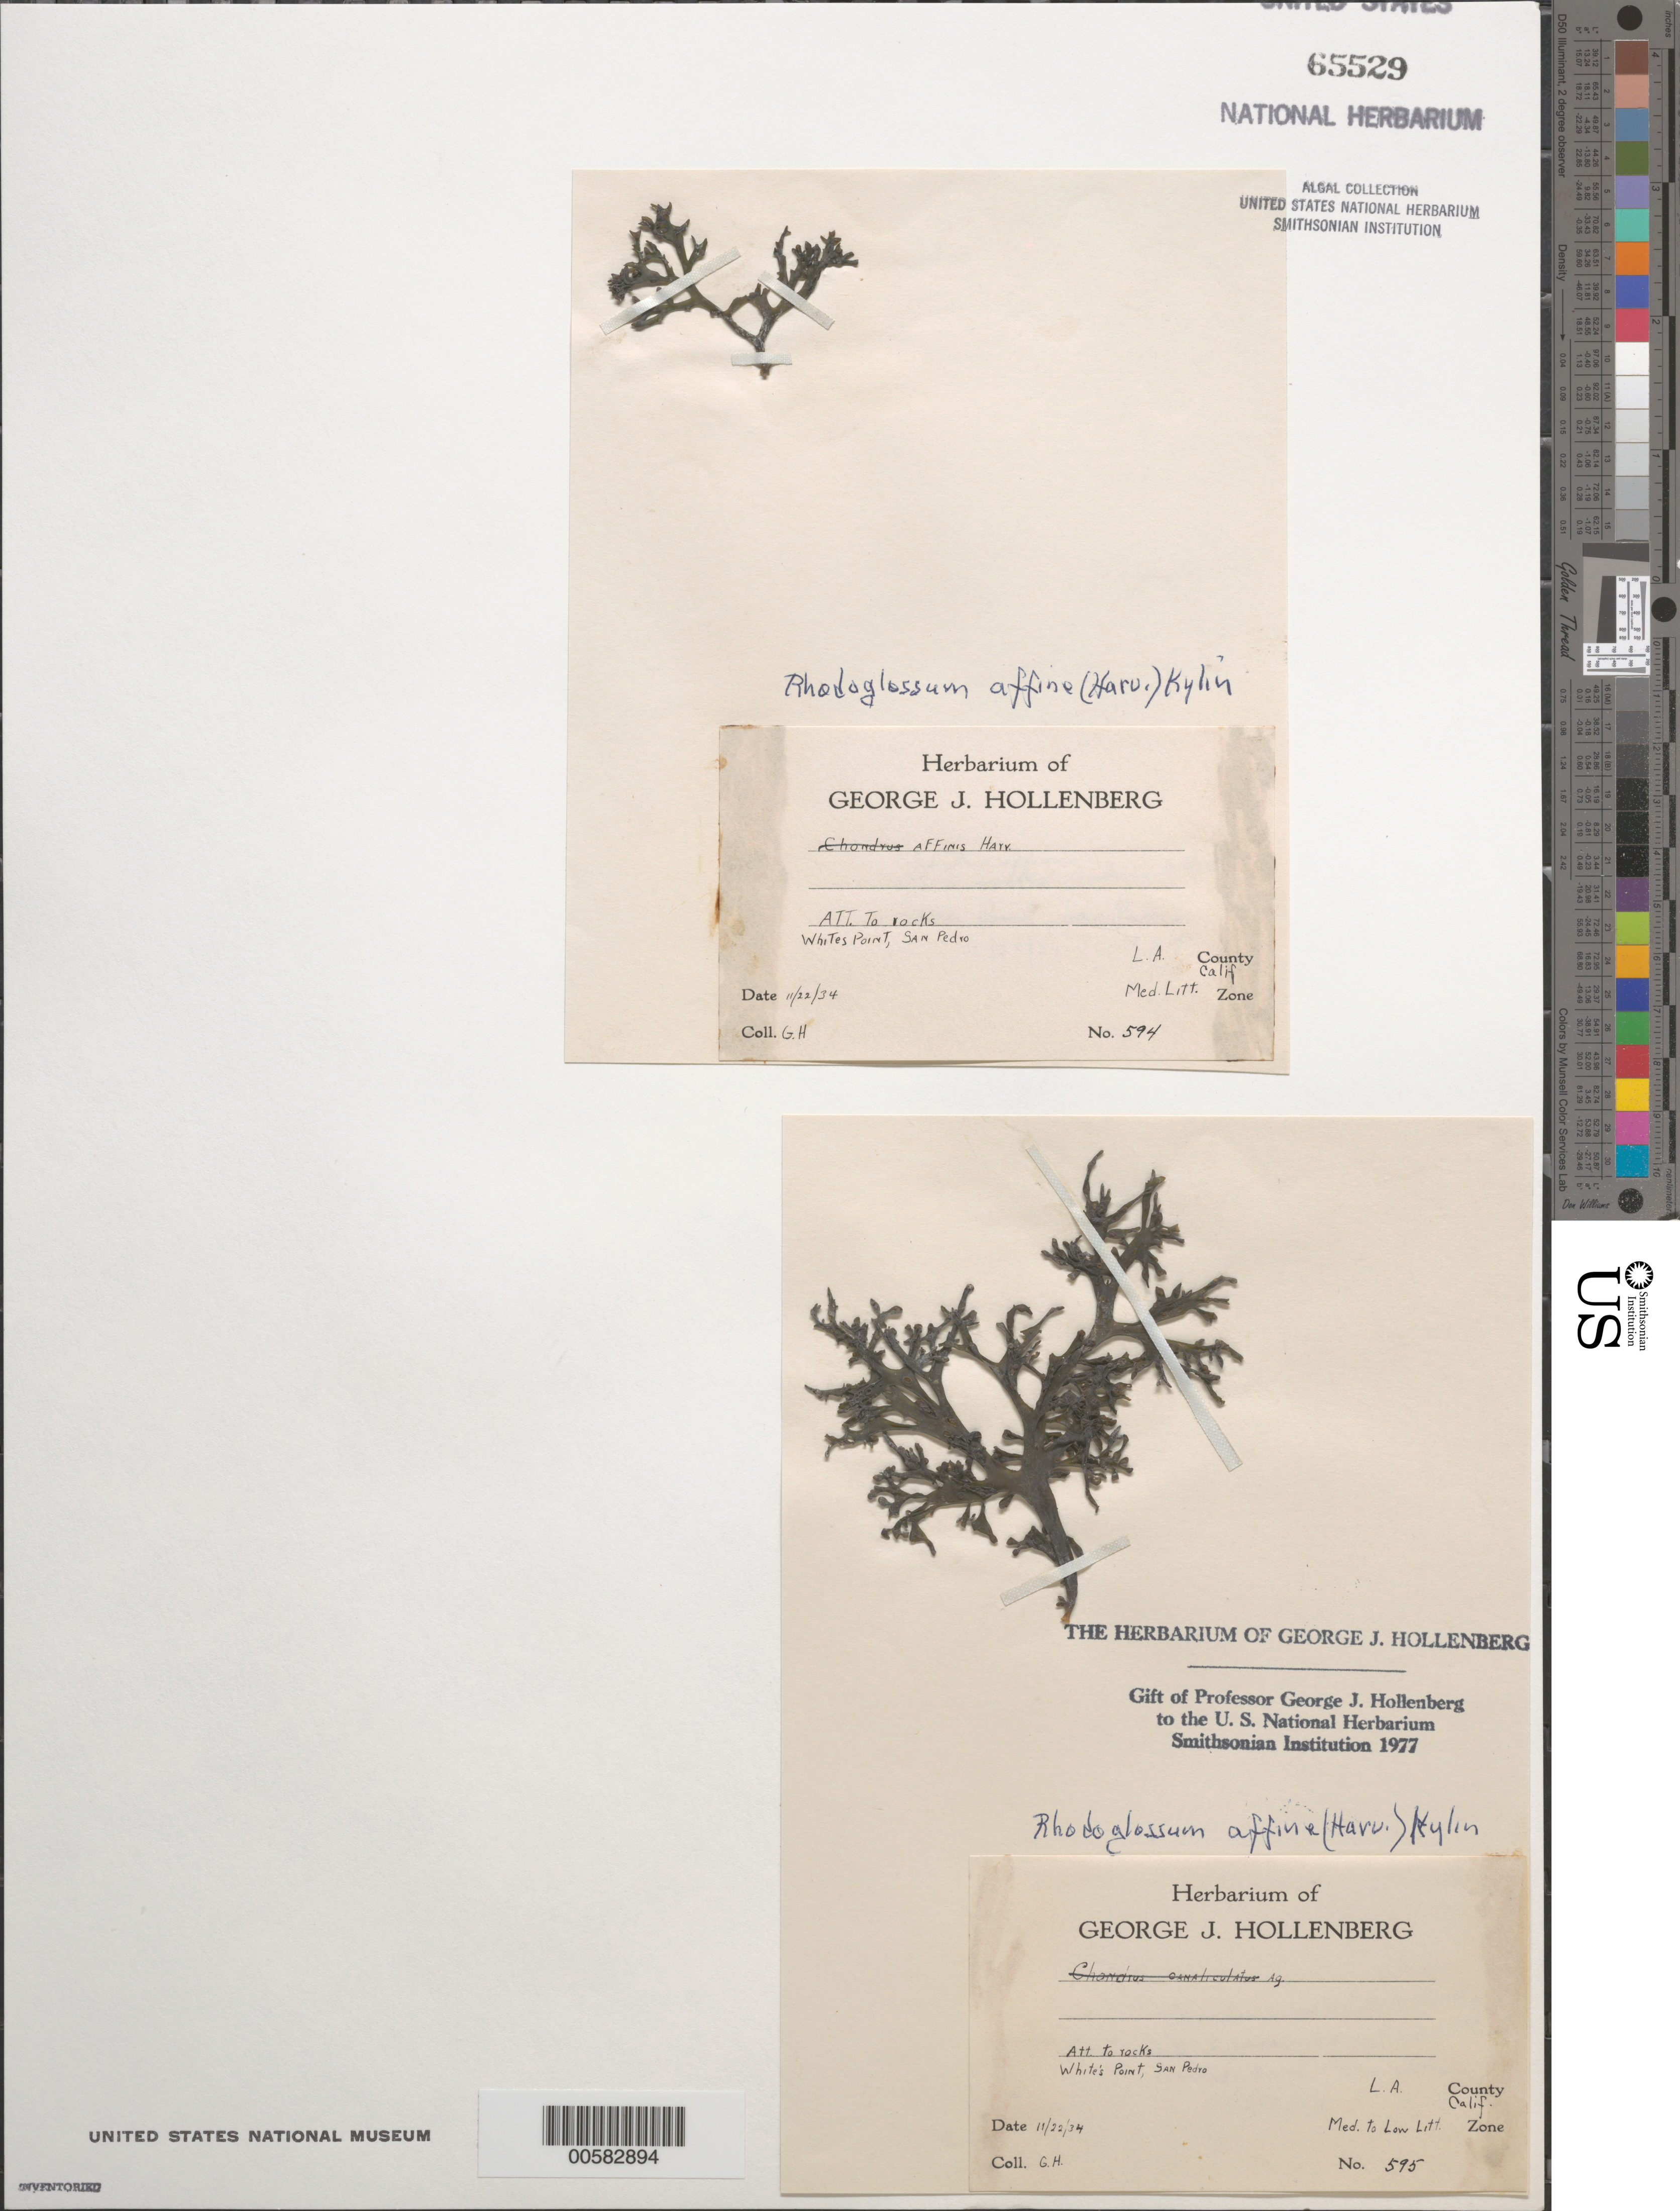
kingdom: Plantae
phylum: Rhodophyta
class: Florideophyceae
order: Gigartinales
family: Gigartinaceae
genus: Mazzaella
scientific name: Mazzaella affinis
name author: (Harvey) Fredericq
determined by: Algae name updating Project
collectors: G. Hollenberg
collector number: GJH 594 & GJH 595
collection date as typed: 22 Nov 1934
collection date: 1934-11-22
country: United States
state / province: California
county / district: Los Angeles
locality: White's Point, San Pedro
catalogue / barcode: US 65529